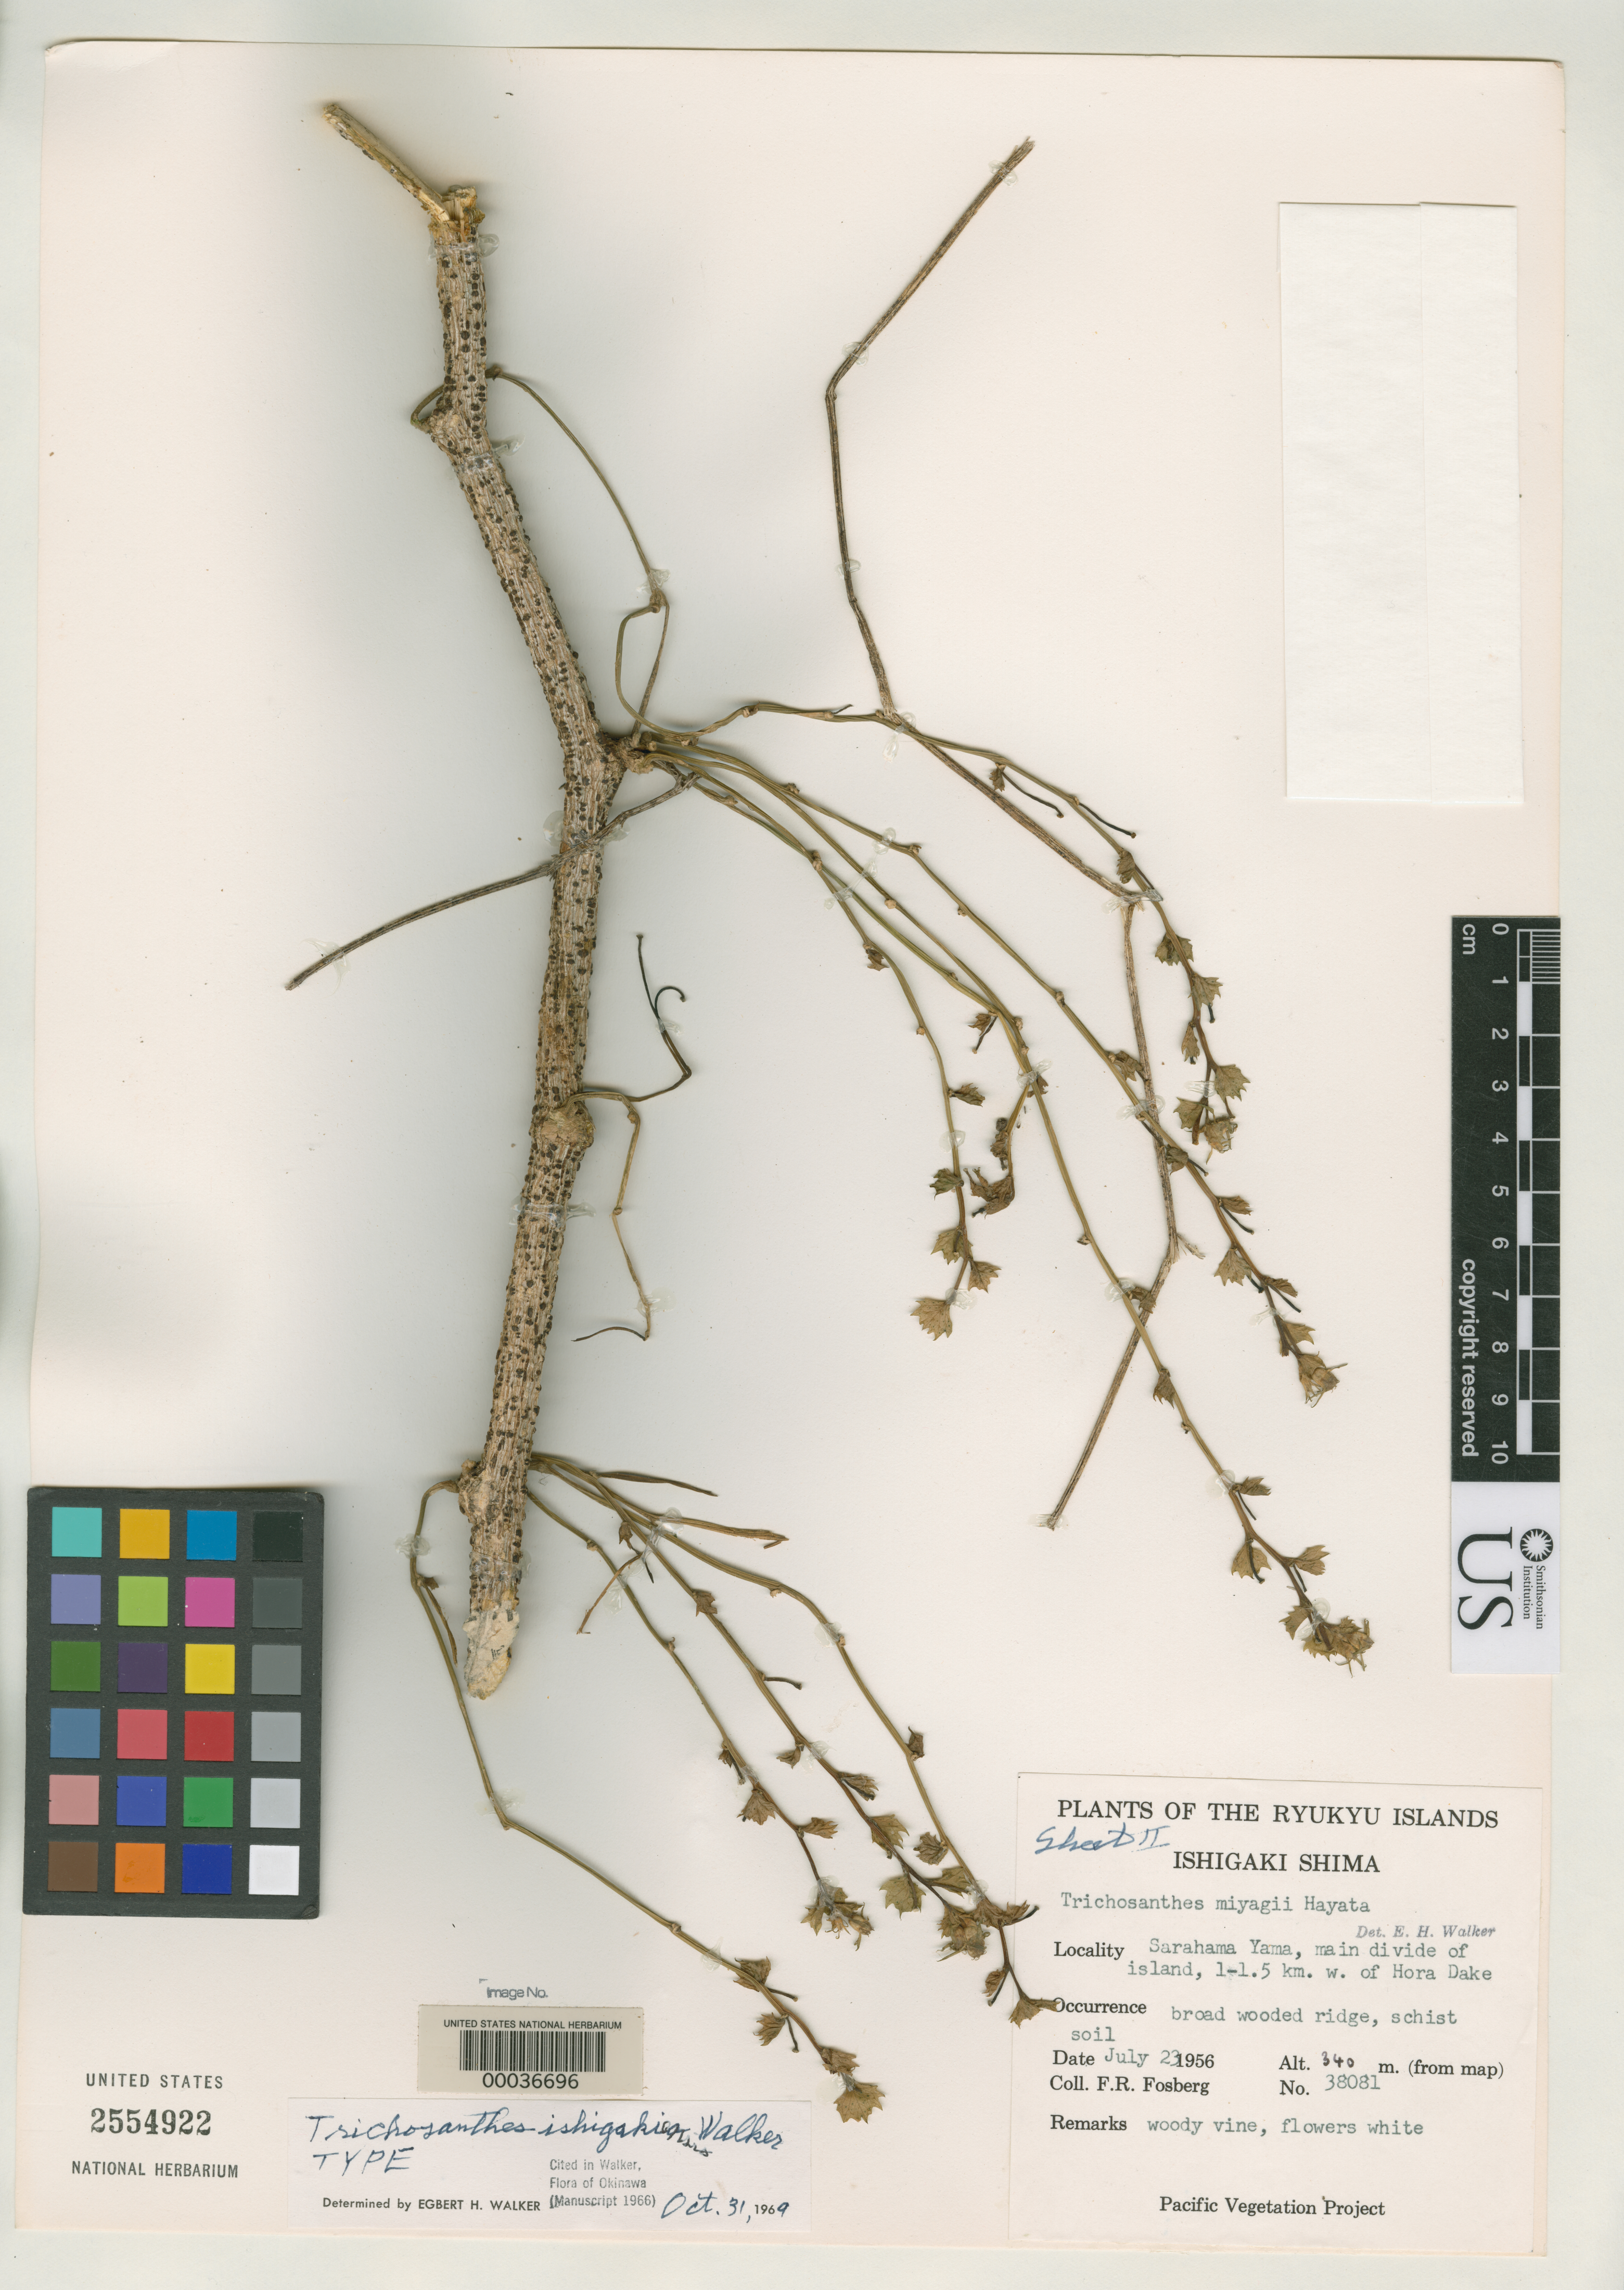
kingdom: Plantae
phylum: Tracheophyta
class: Magnoliopsida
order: Cucurbitales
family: Cucurbitaceae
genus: Trichosanthes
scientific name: Trichosanthes ishigakiensis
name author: E. Walker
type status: Holotype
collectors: F. R. Fosberg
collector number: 38081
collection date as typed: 23 Jul 1956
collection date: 1956-07-23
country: Japan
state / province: Okinawa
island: Ishigaki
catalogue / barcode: US 2554922